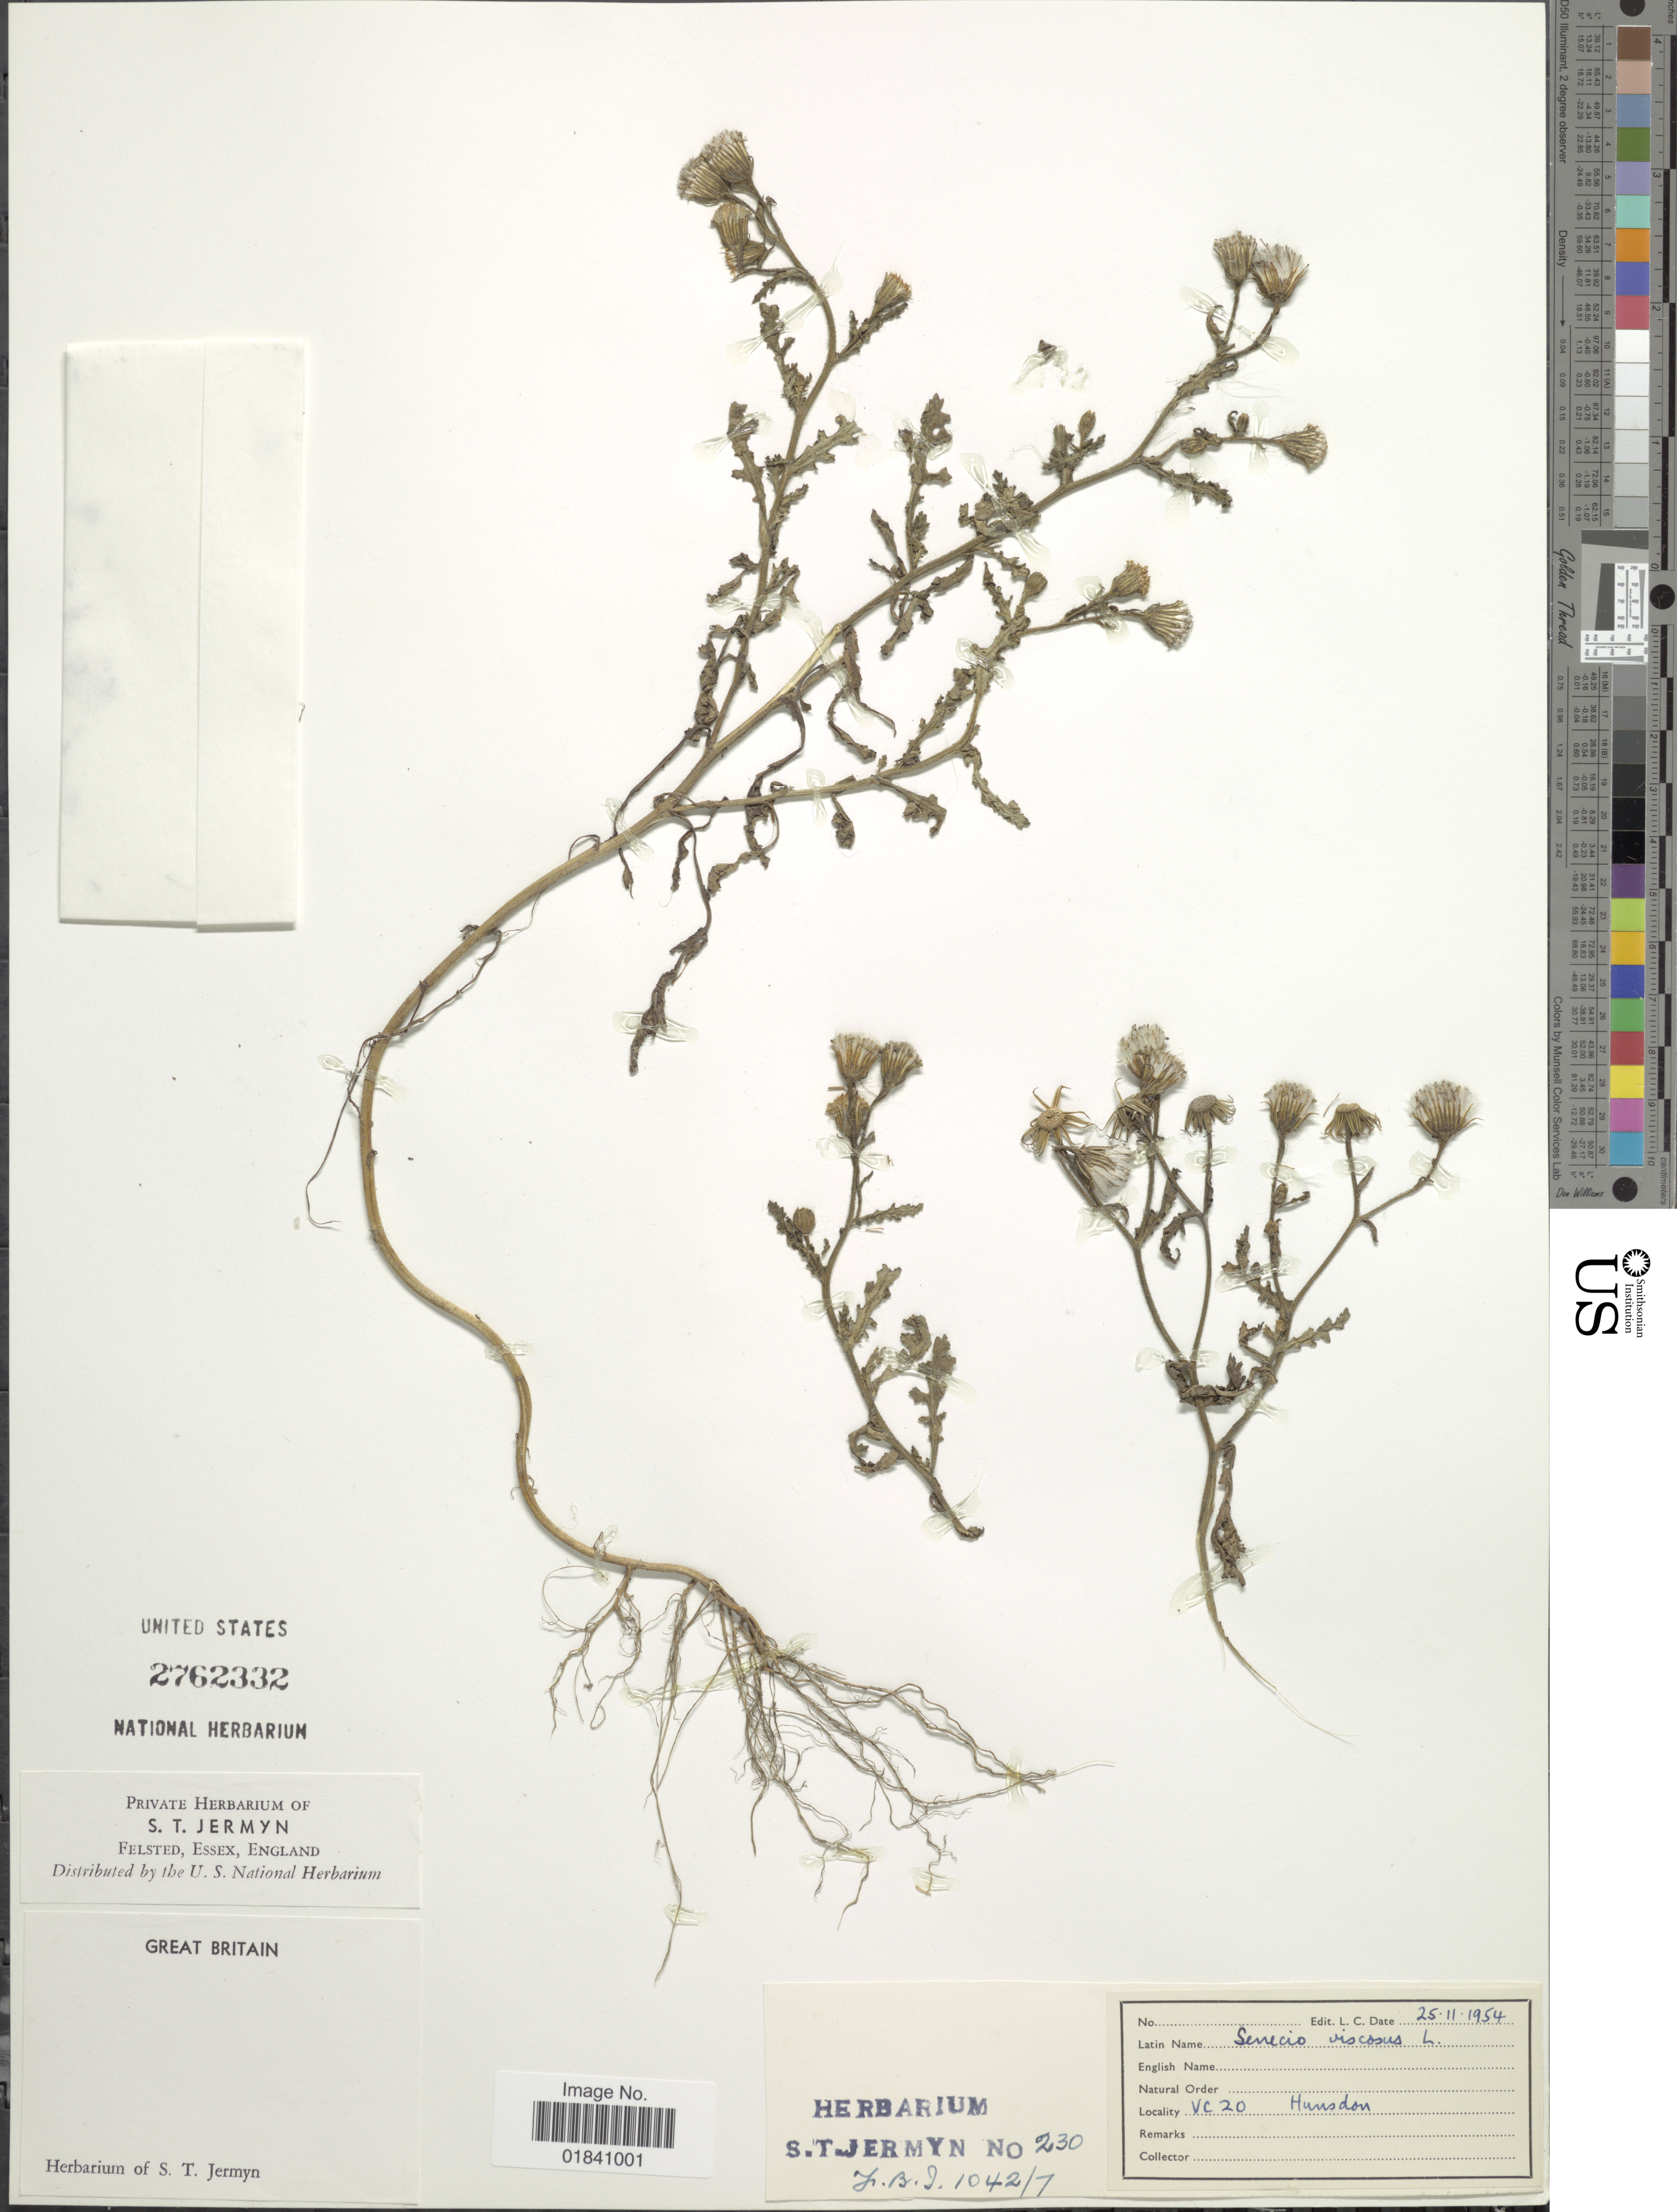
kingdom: Plantae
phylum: Tracheophyta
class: Magnoliopsida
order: Asterales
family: Asteraceae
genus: Senecio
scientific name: Senecio viscosus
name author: L.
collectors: ex herb. S. T. Jermyn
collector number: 230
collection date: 1954-11-25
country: United Kingdom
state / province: England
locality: VC 20 Hunsdon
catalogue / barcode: US 2762332